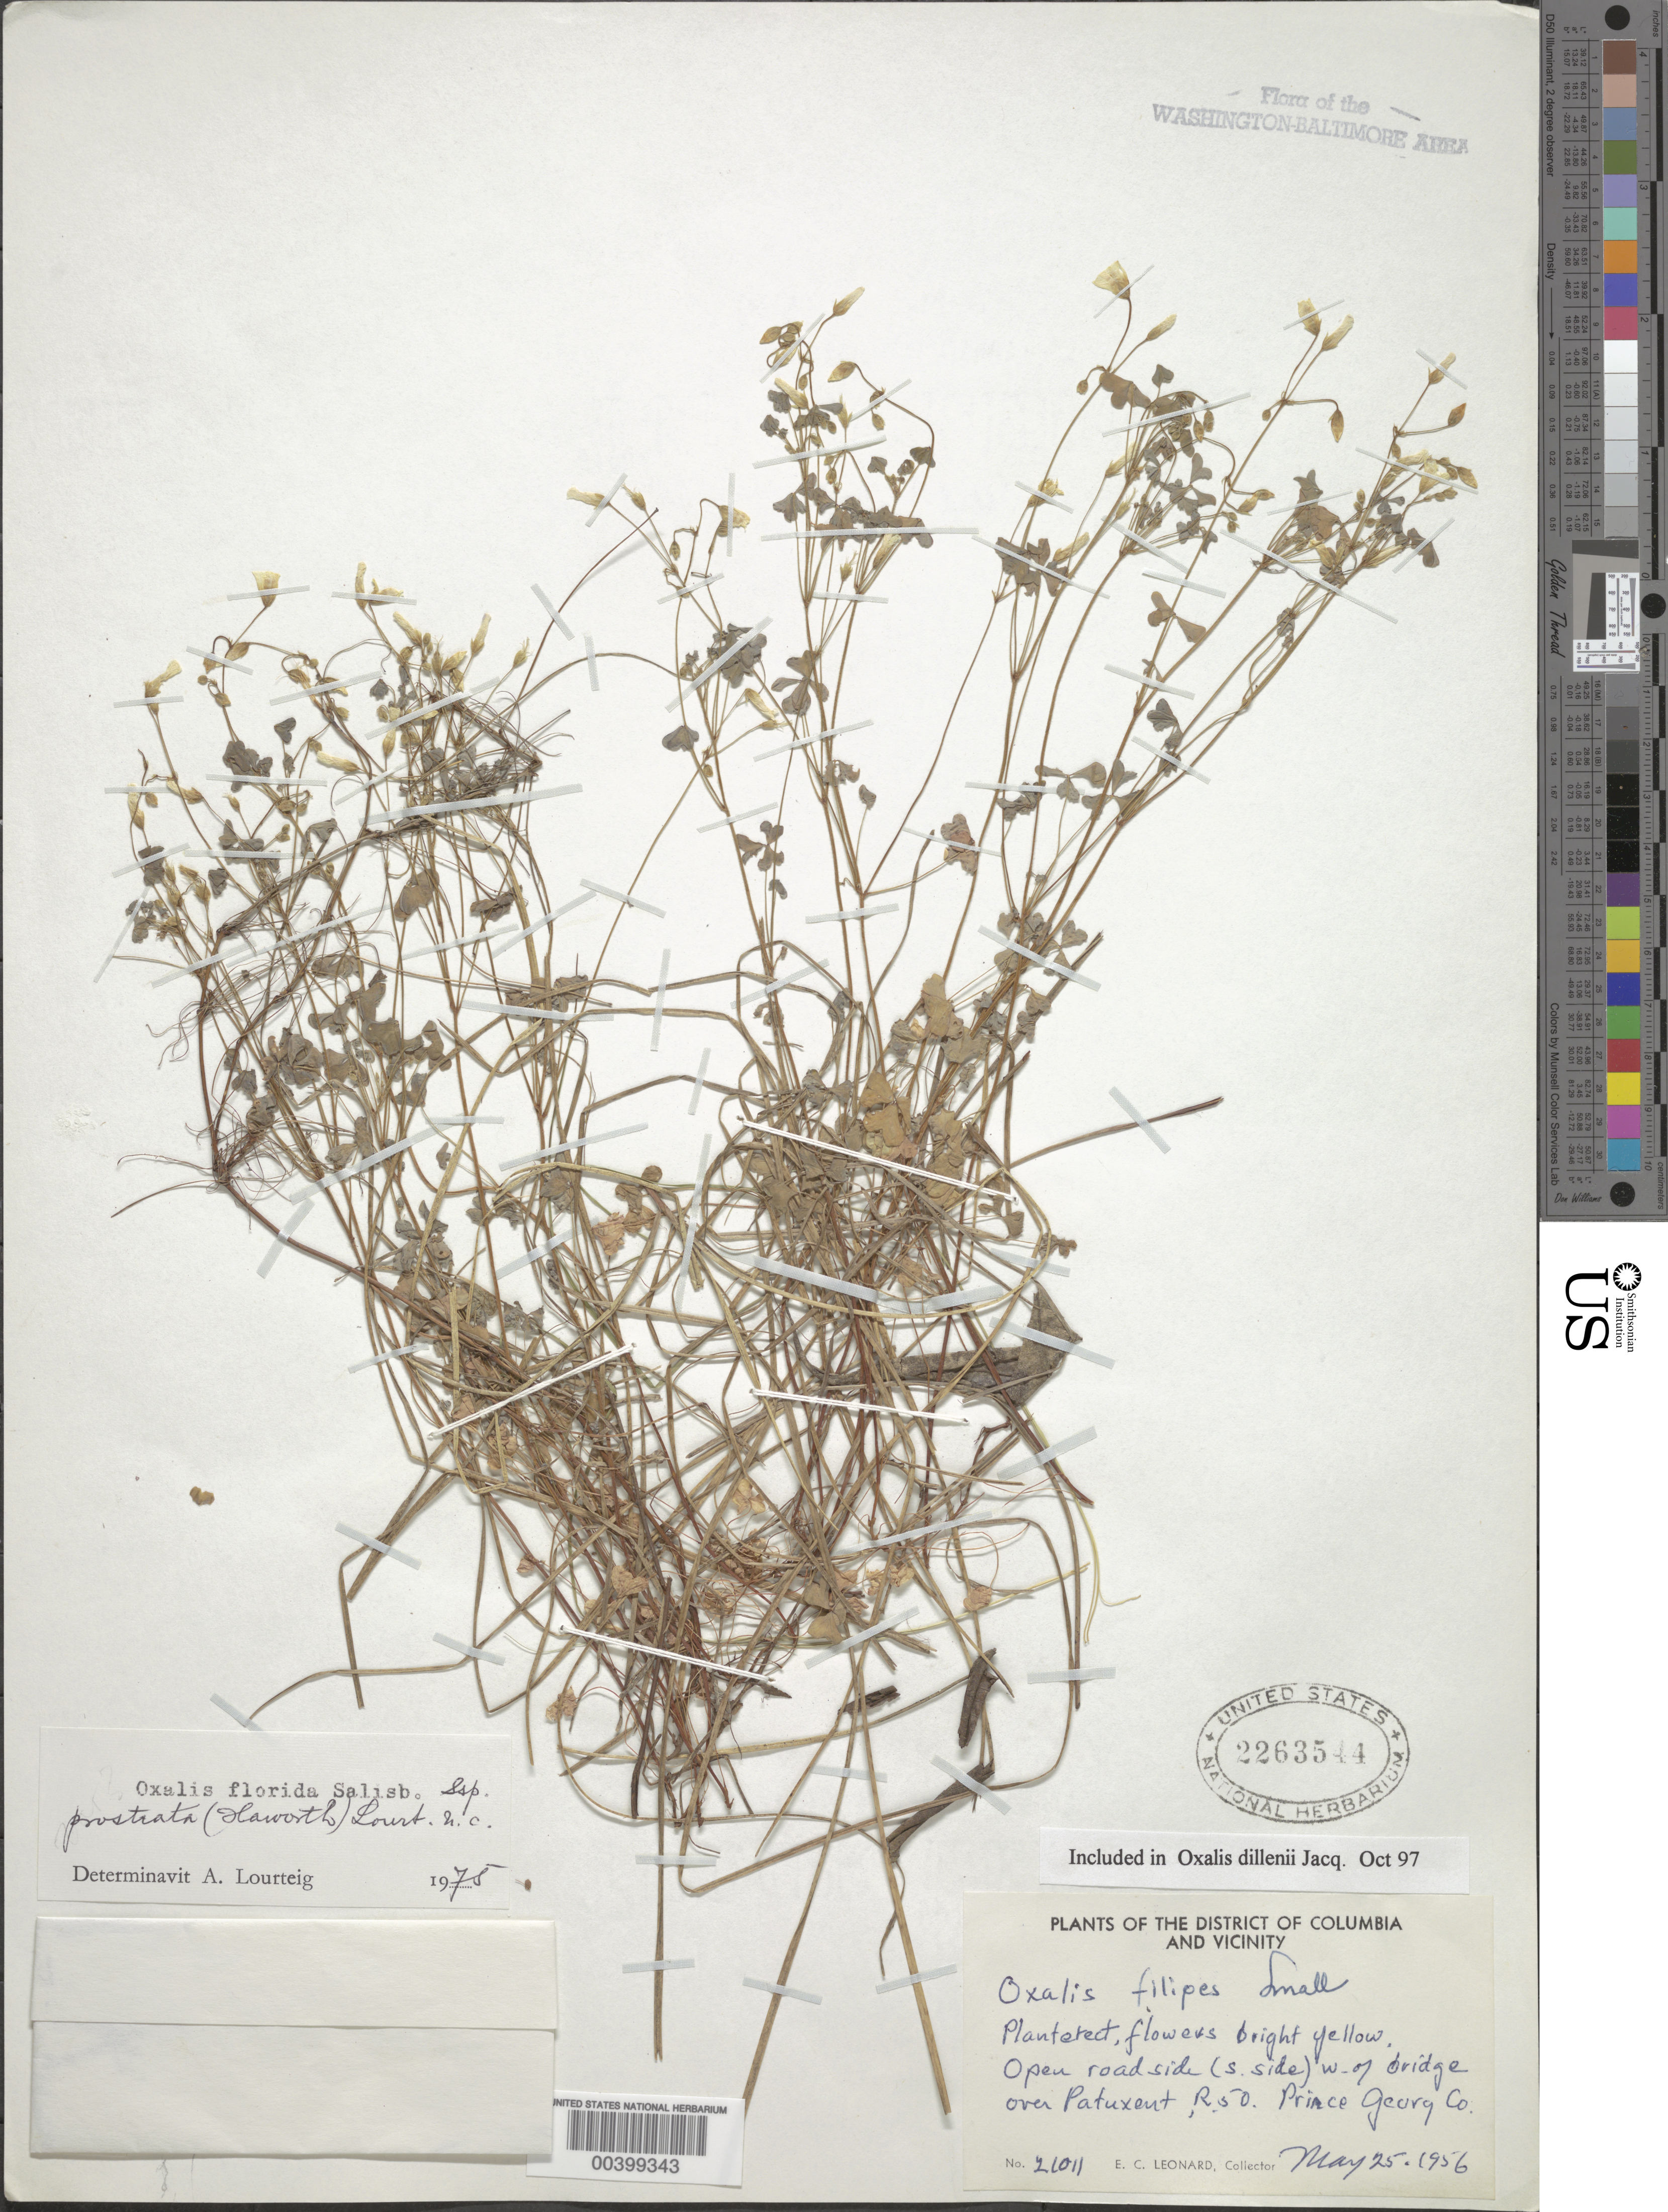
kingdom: Plantae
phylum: Tracheophyta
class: Magnoliopsida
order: Oxalidales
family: Oxalidaceae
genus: Oxalis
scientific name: Oxalis dillenii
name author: Jacq.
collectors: E. C. Leonard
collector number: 21011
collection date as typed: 25 May 1956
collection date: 1956-05-25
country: United States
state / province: Maryland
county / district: Prince George's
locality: West of Route 50 bridge over Patuxent River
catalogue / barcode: US 2263544